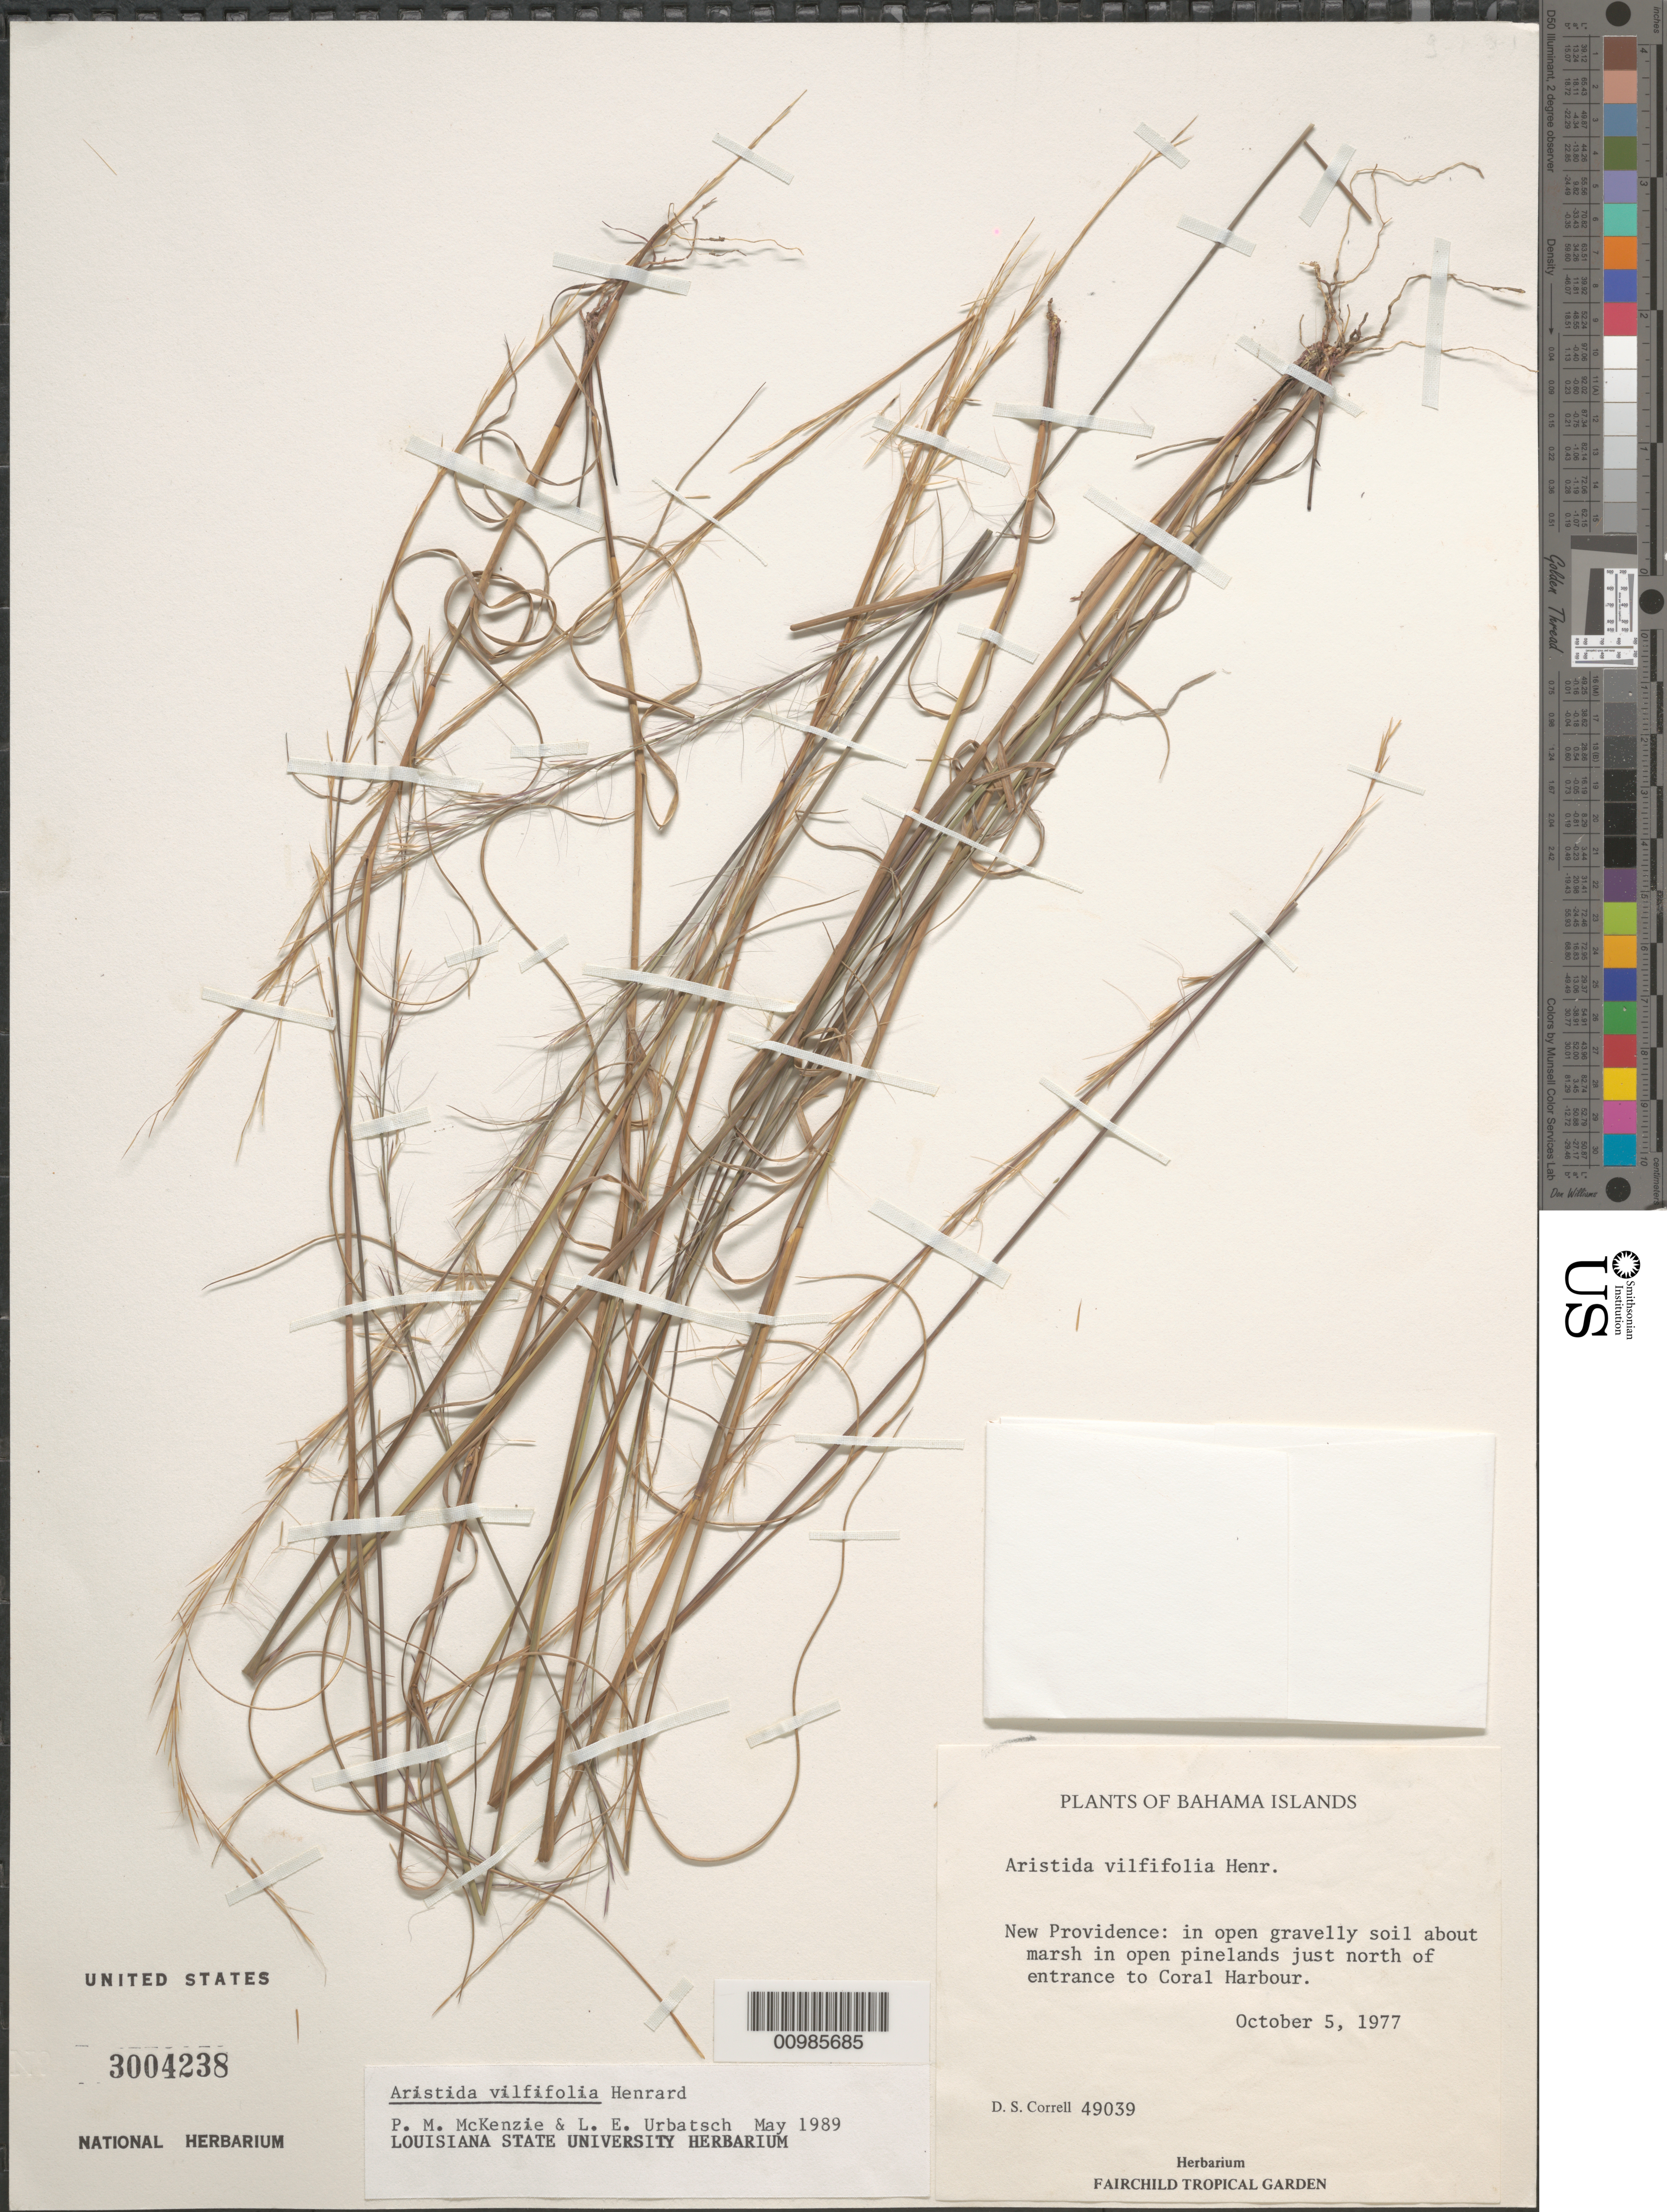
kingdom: Plantae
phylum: Tracheophyta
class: Liliopsida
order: Poales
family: Poaceae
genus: Aristida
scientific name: Aristida vilfifolia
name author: Henr.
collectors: D. S. Correll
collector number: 49039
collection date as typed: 05 Oct 1977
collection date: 1977-10-05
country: Bahamas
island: New Providence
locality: north of entrance to Coral Harbour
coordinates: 0 N, 0 E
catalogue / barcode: US 3004238